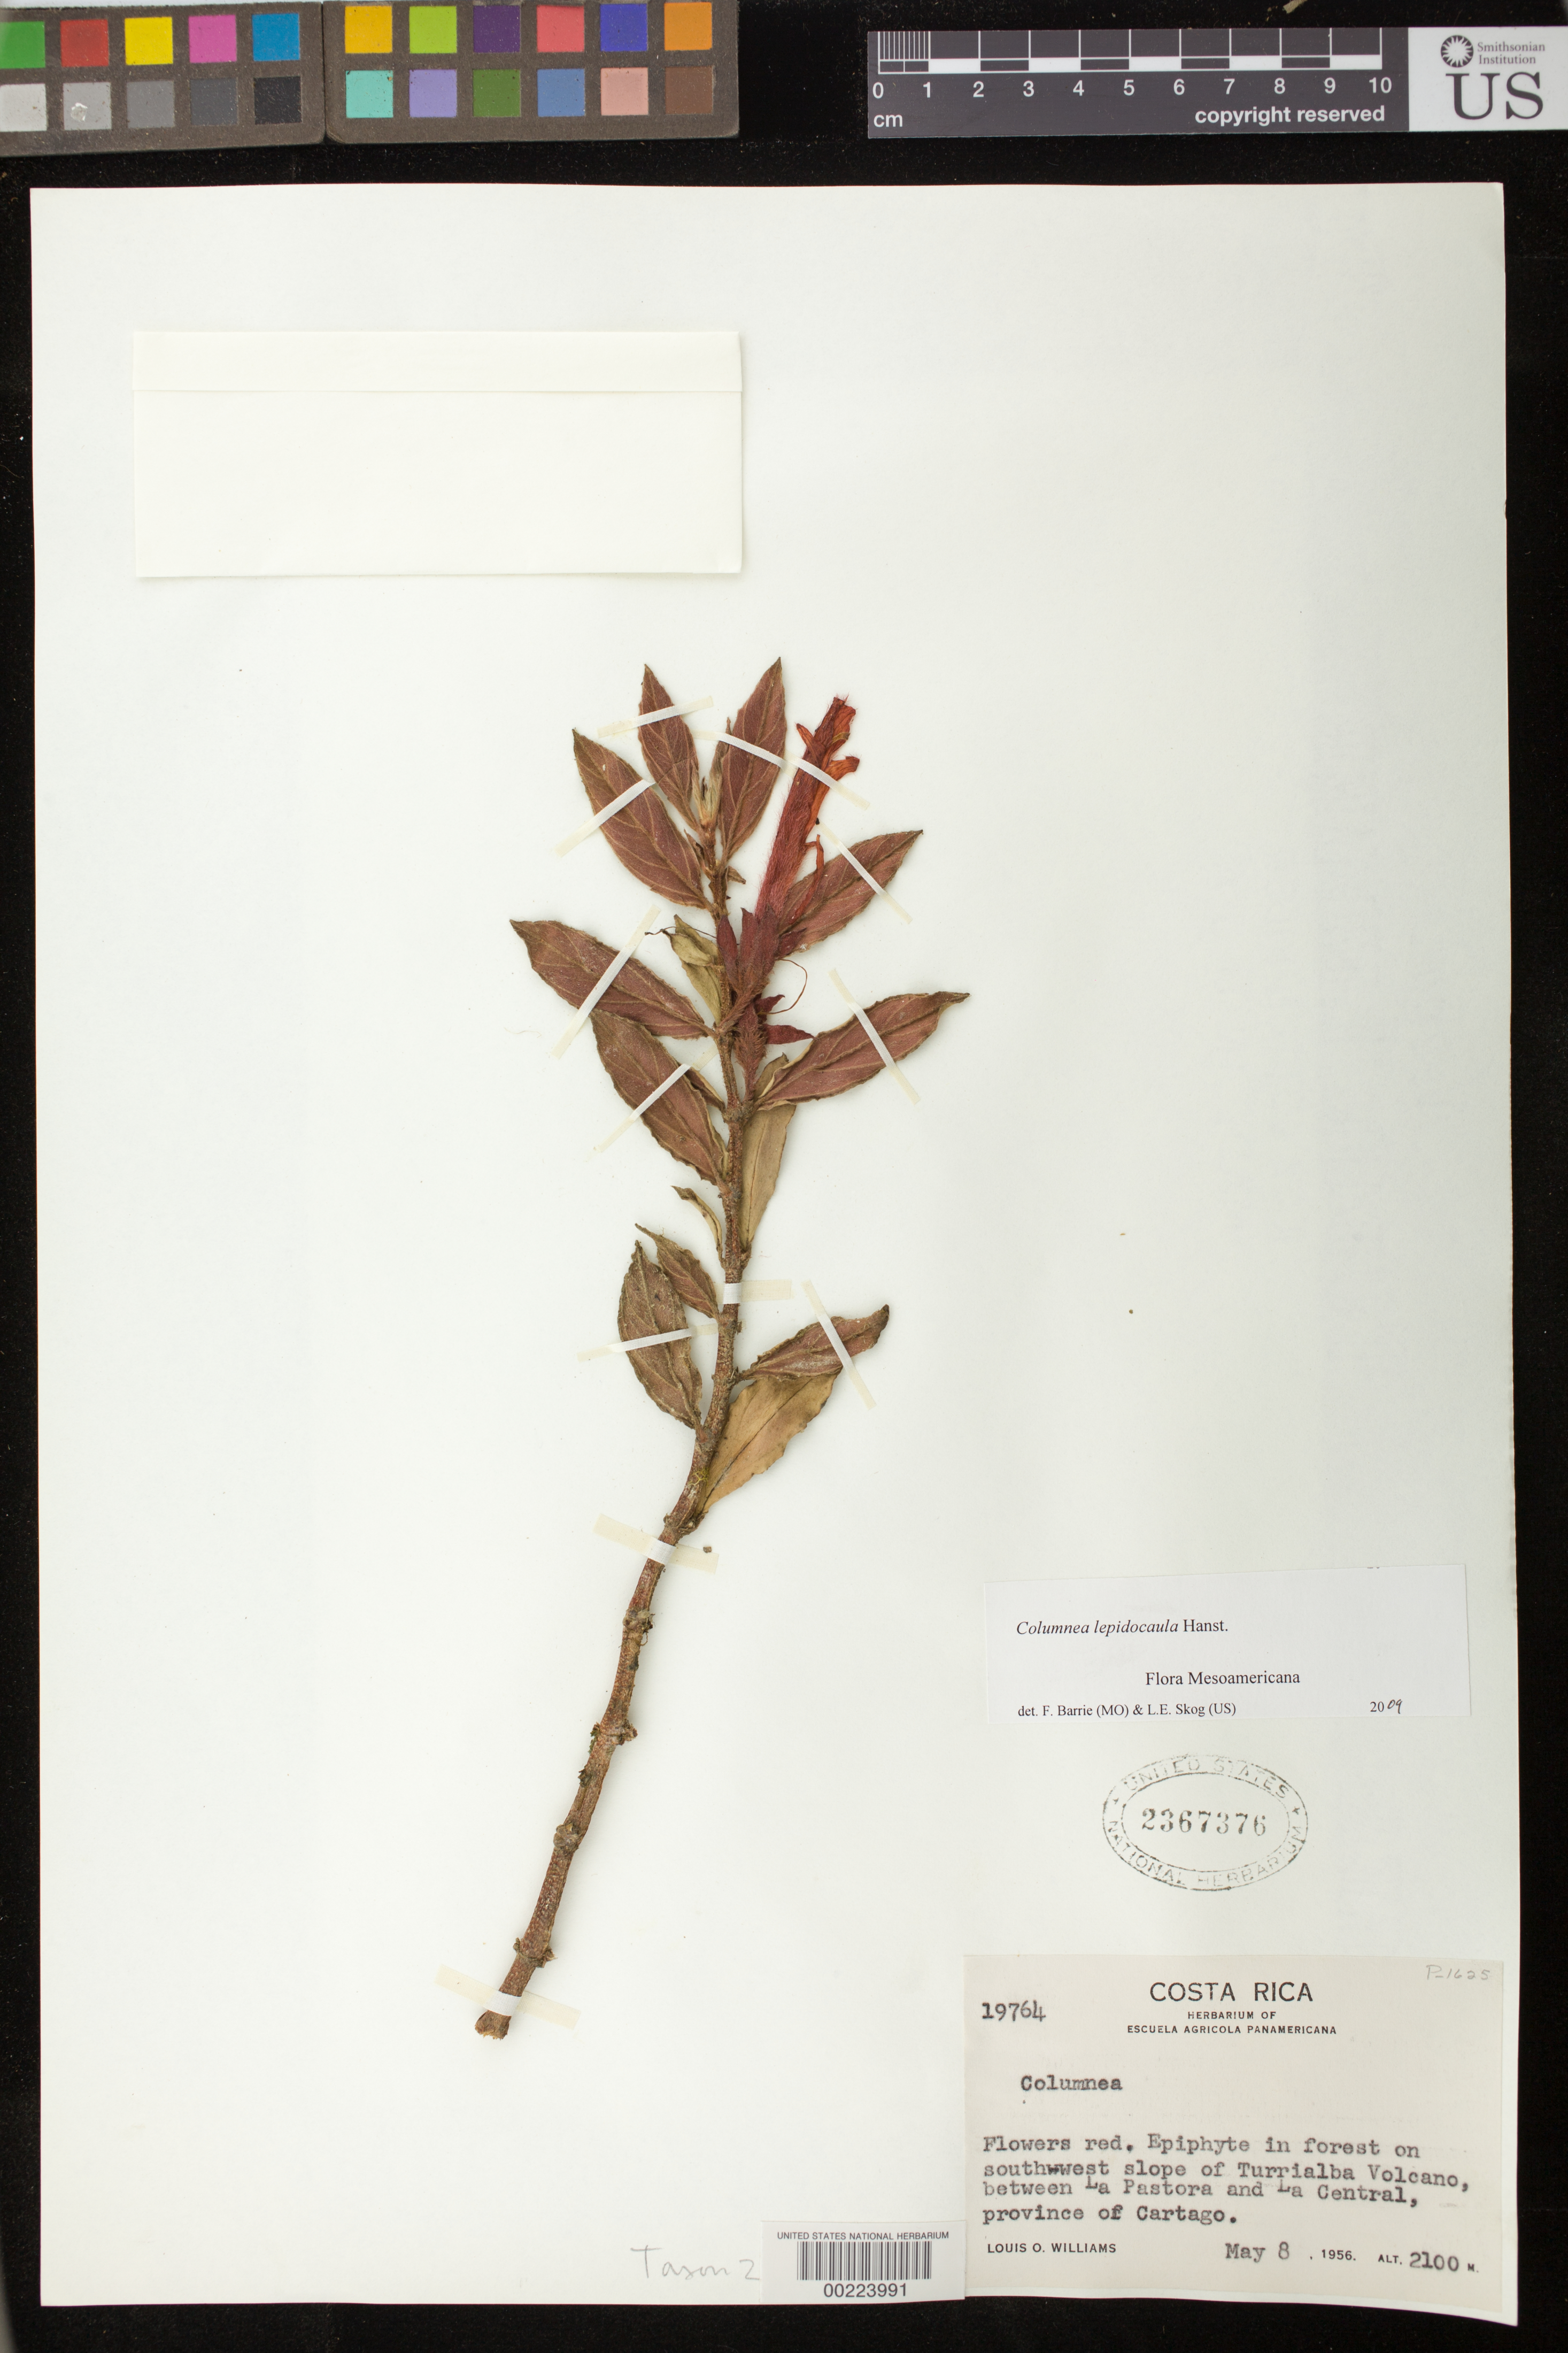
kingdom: Plantae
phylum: Tracheophyta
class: Magnoliopsida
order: Lamiales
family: Gesneriaceae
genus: Columnea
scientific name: Columnea sp.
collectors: L. O. Williams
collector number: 19764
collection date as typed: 08 May 1956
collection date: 1956-05-08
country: Costa Rica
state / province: Cartago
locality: SW slope of Turrialba Volcano, between La Pastora and La Central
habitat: In forest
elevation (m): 2100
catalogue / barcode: US 2367376